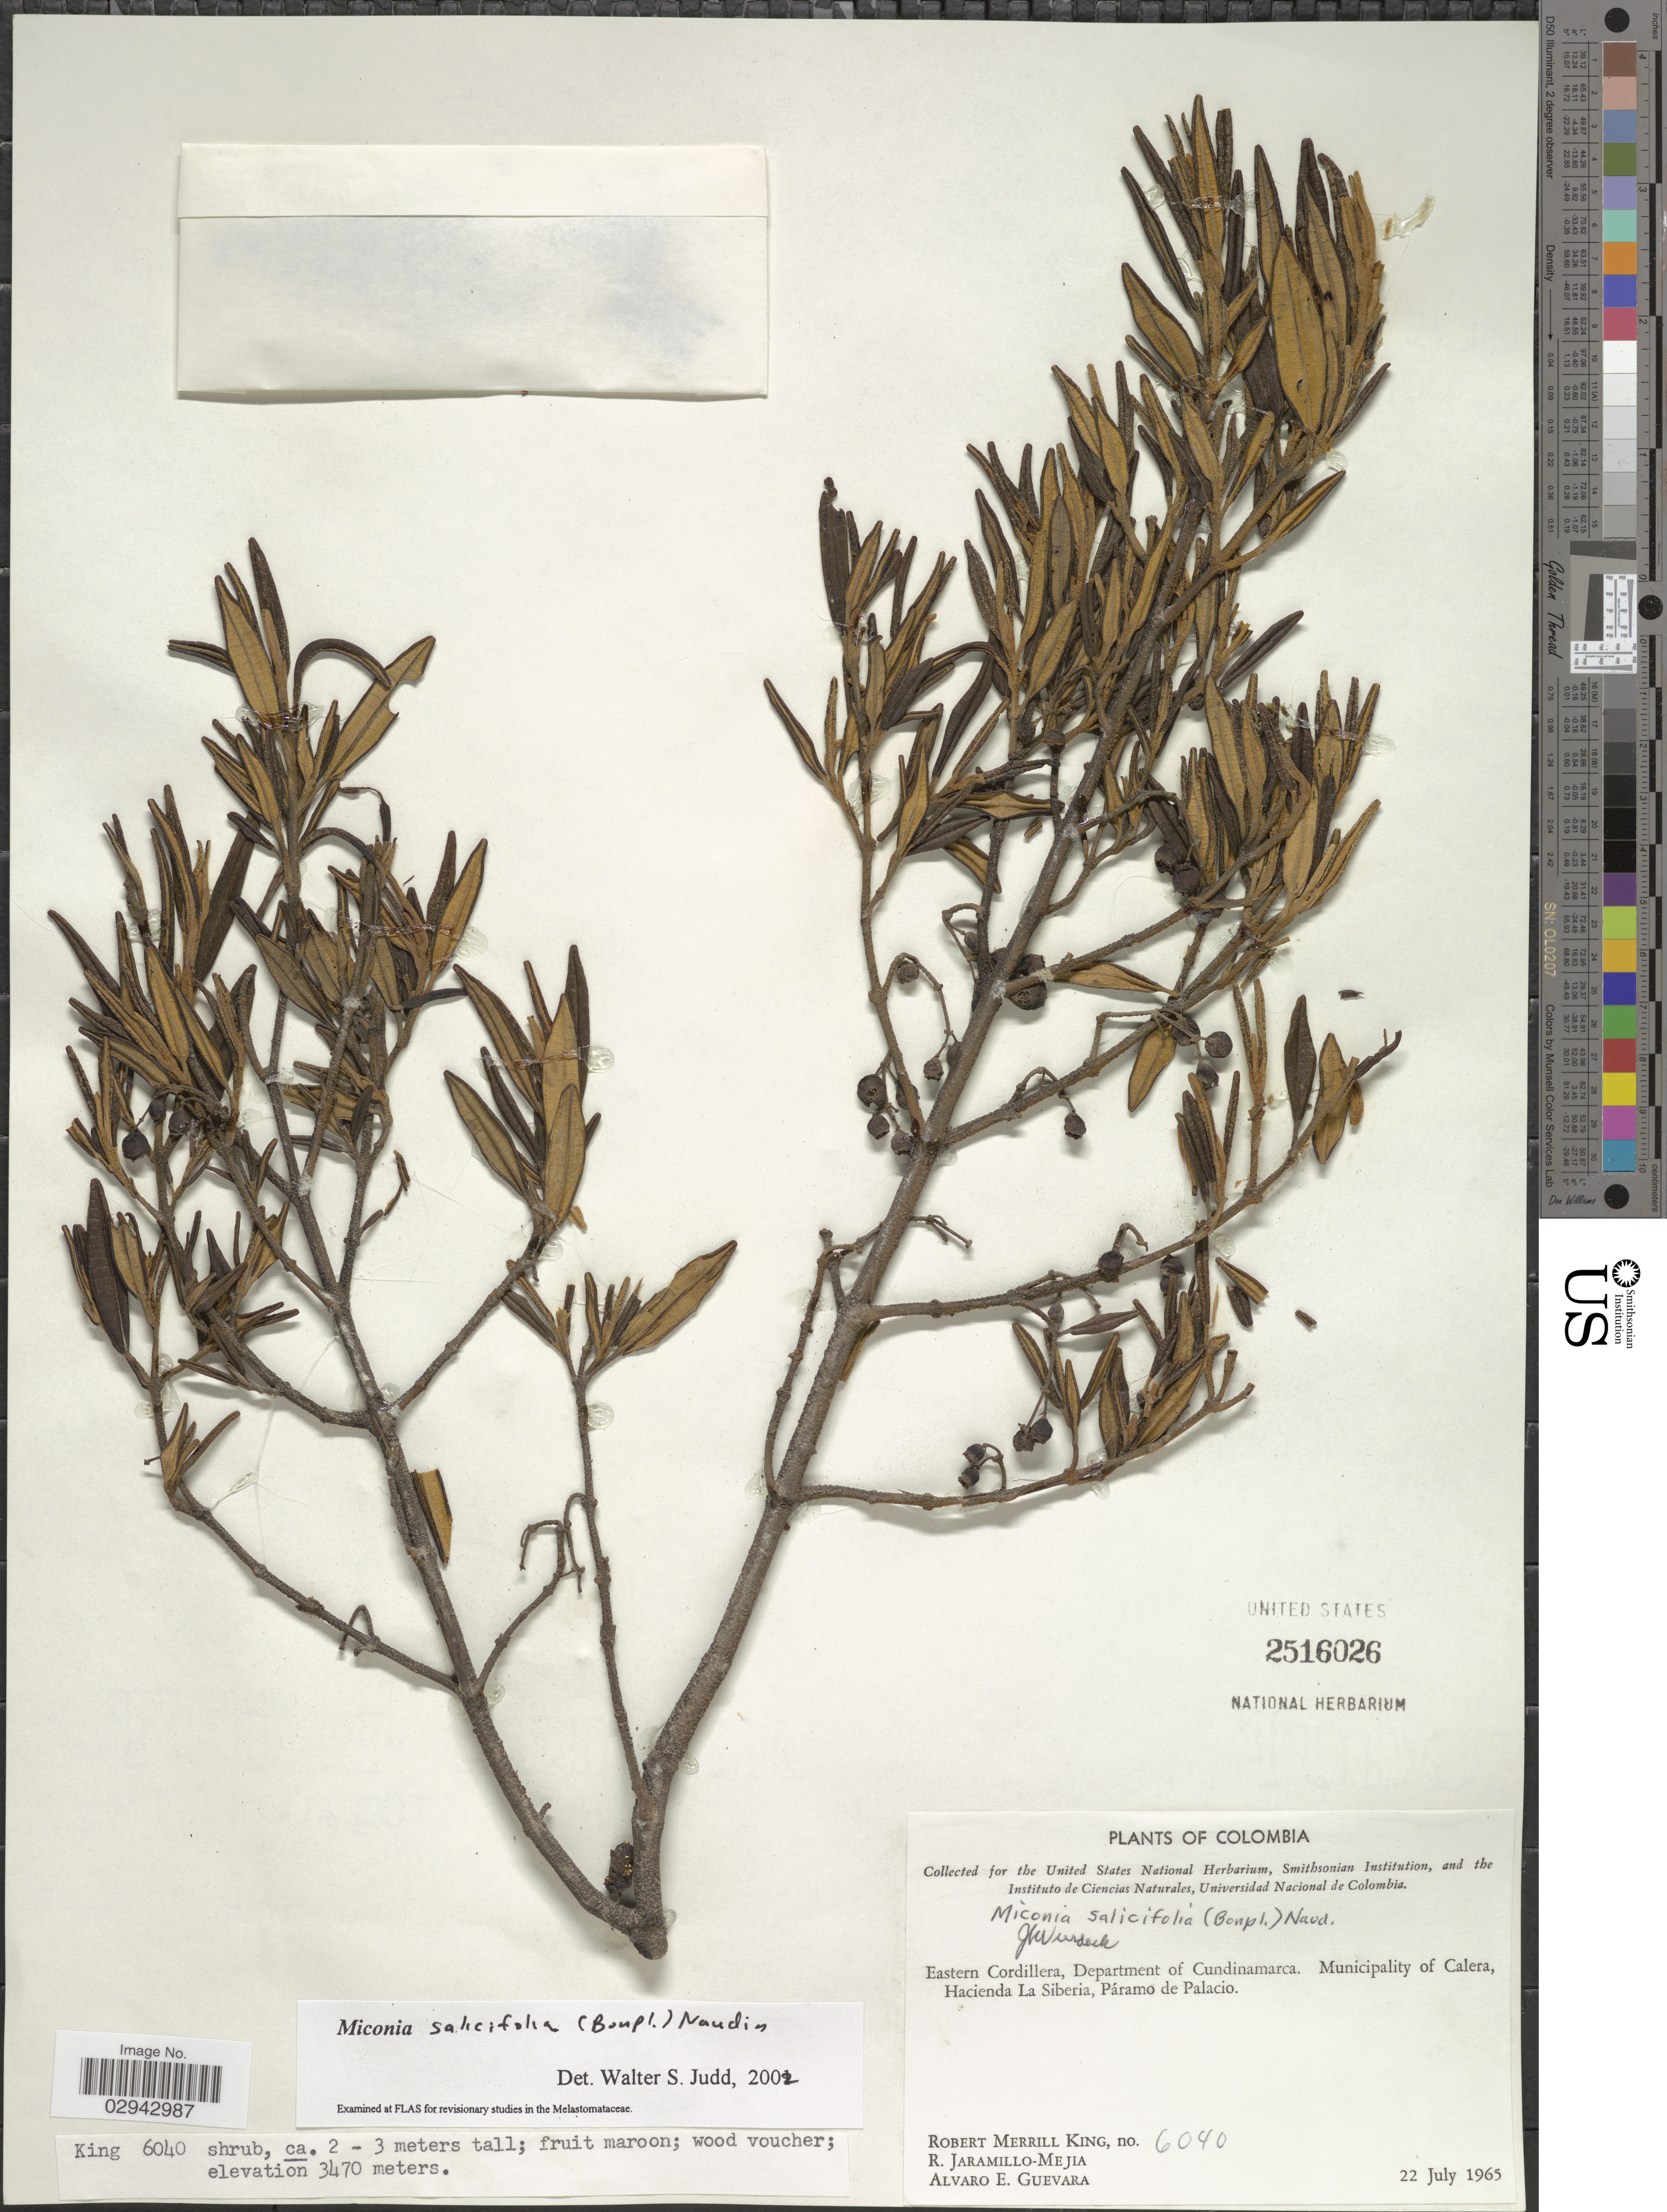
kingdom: Plantae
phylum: Tracheophyta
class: Magnoliopsida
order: Myrtales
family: Melastomataceae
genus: Miconia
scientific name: Miconia salicifolia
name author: (Bonpl.) Naudin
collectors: R. M. King, R. Jaramillo M. & A. E. Guevara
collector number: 6040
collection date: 1965-07-22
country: Colombia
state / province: Cundinamarca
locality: Eastern Cordillera, Department of Cundinamarca. Municipality of Calera, Hacienda La Siberia, Páramo de Palacio.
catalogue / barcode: US 2516026